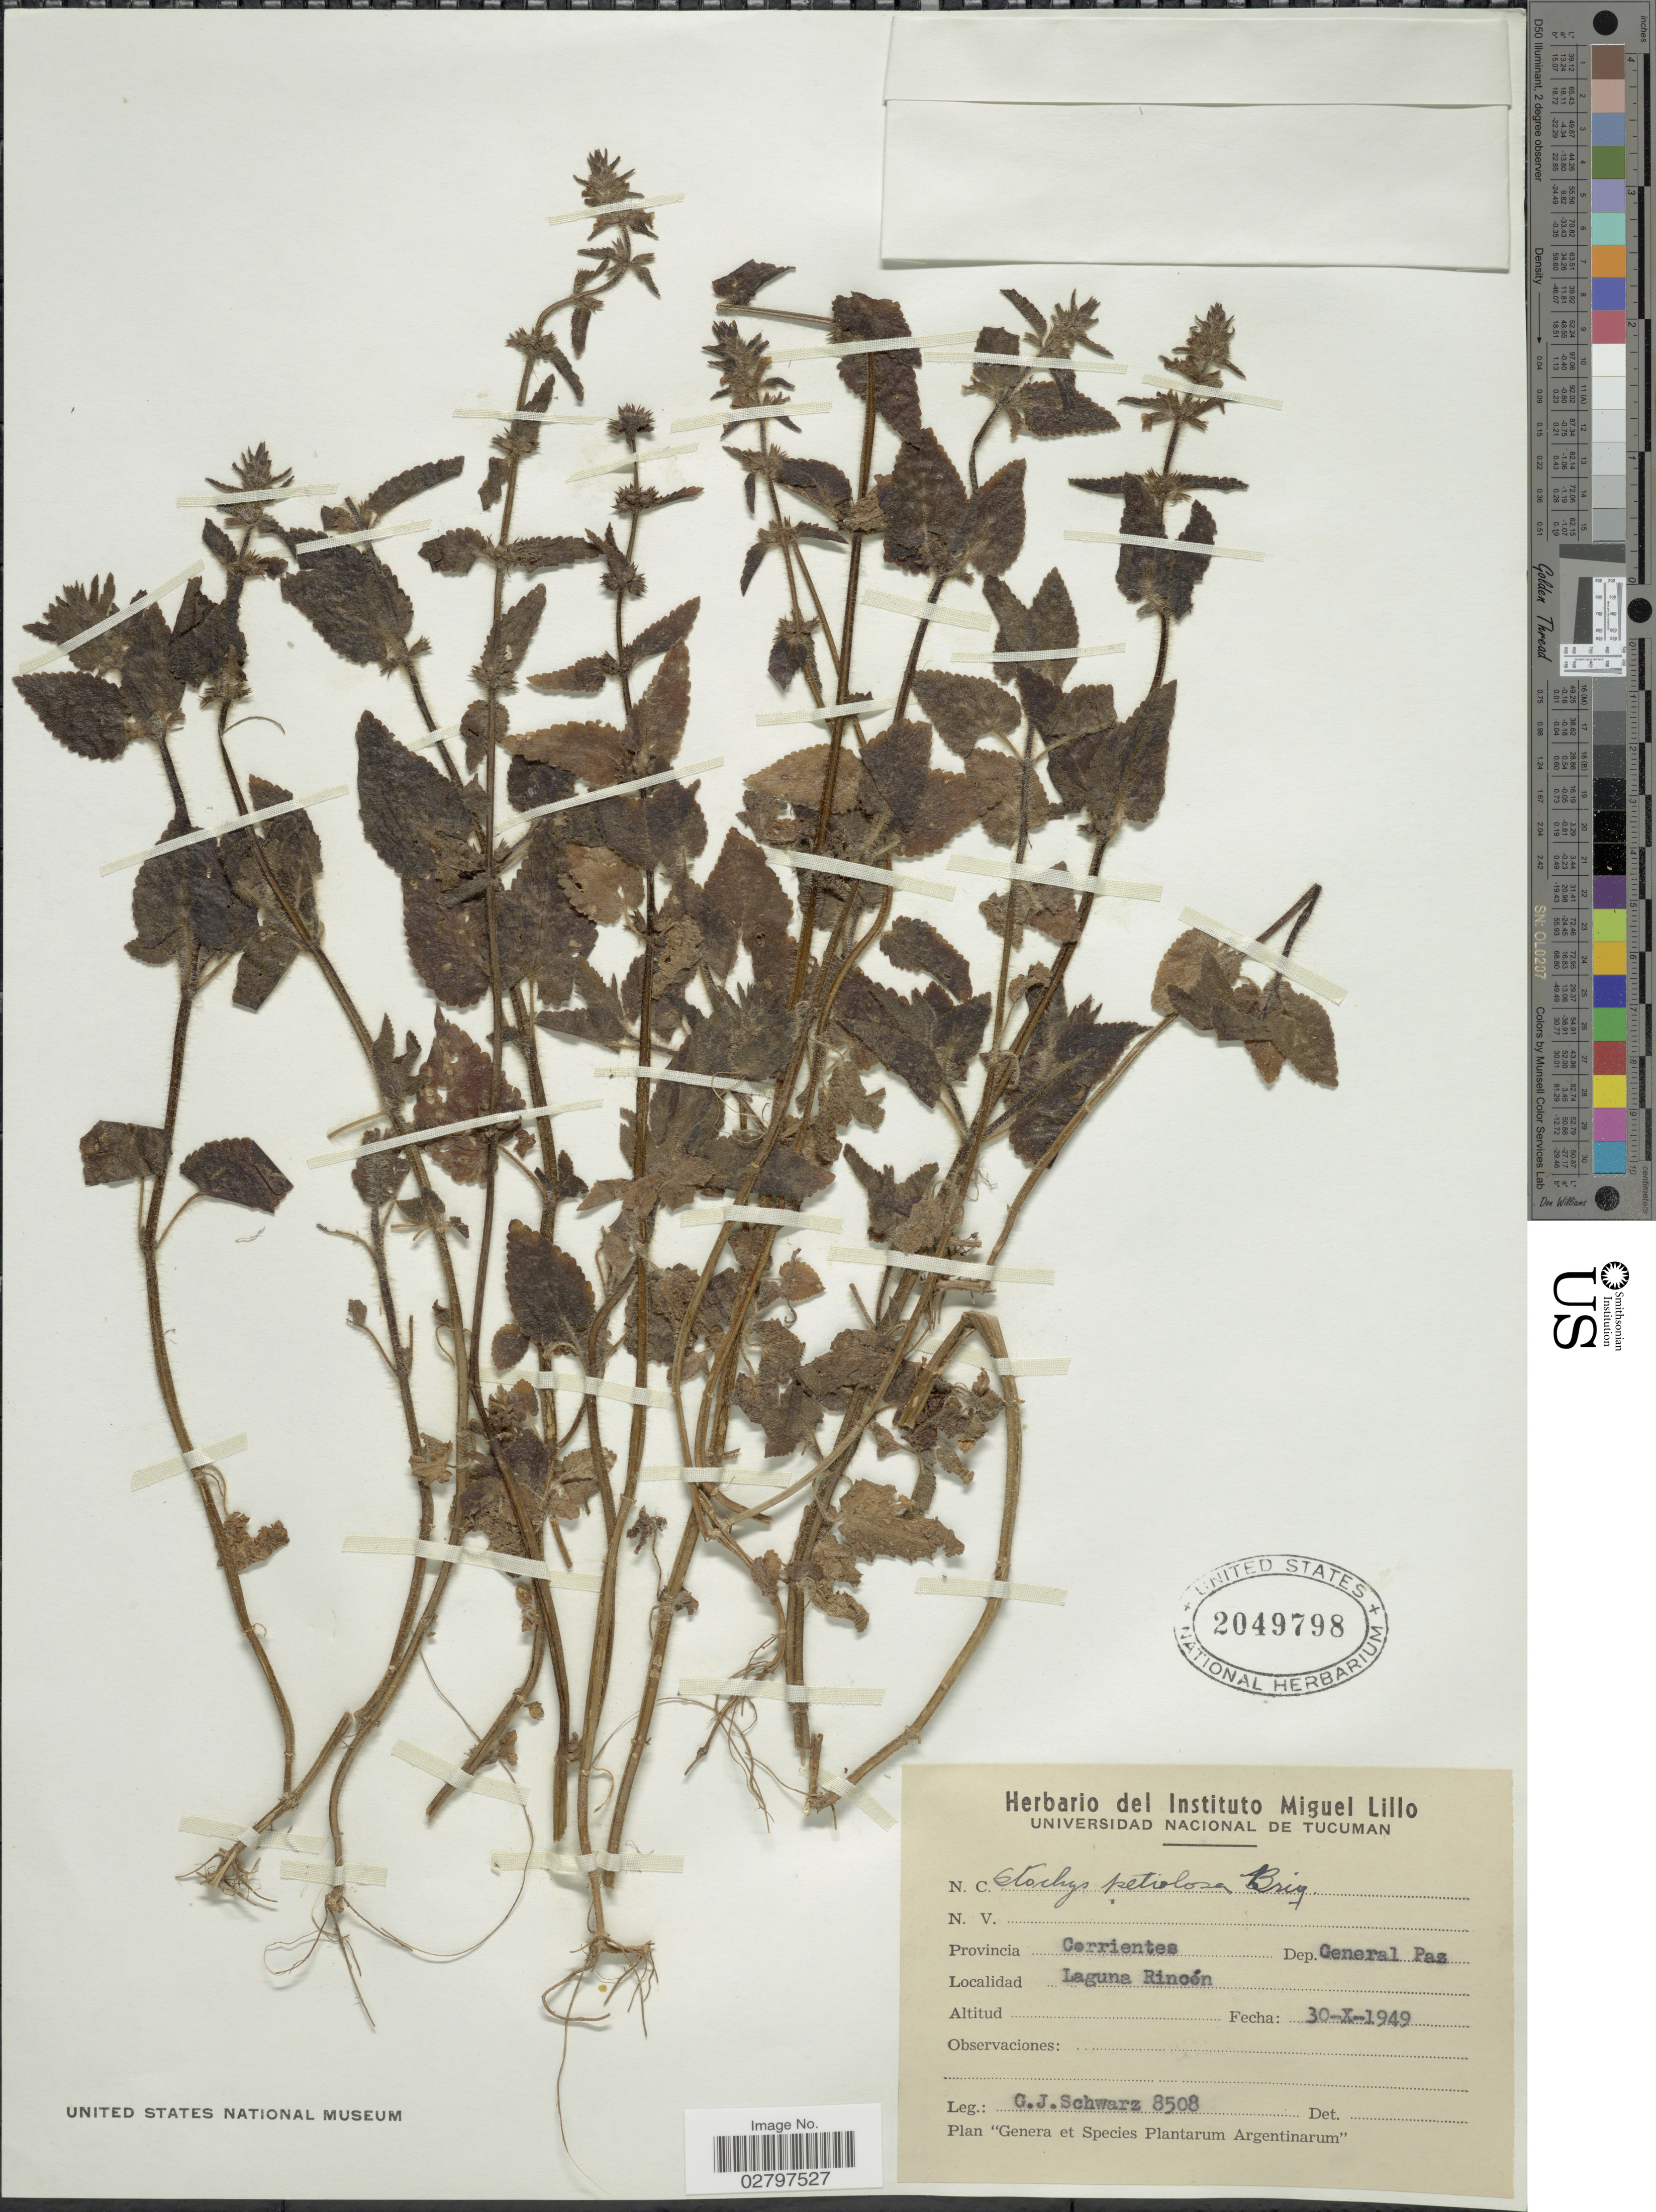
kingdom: Plantae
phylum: Tracheophyta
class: Magnoliopsida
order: Lamiales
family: Lamiaceae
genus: Stachys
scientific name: Stachys petiolosa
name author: Briq.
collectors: G. J. Schwarz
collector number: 8508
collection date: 1949-10-30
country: Argentina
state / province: Corrientes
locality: Dep. General Paz, Laguna Rincón.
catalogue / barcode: US 2049798